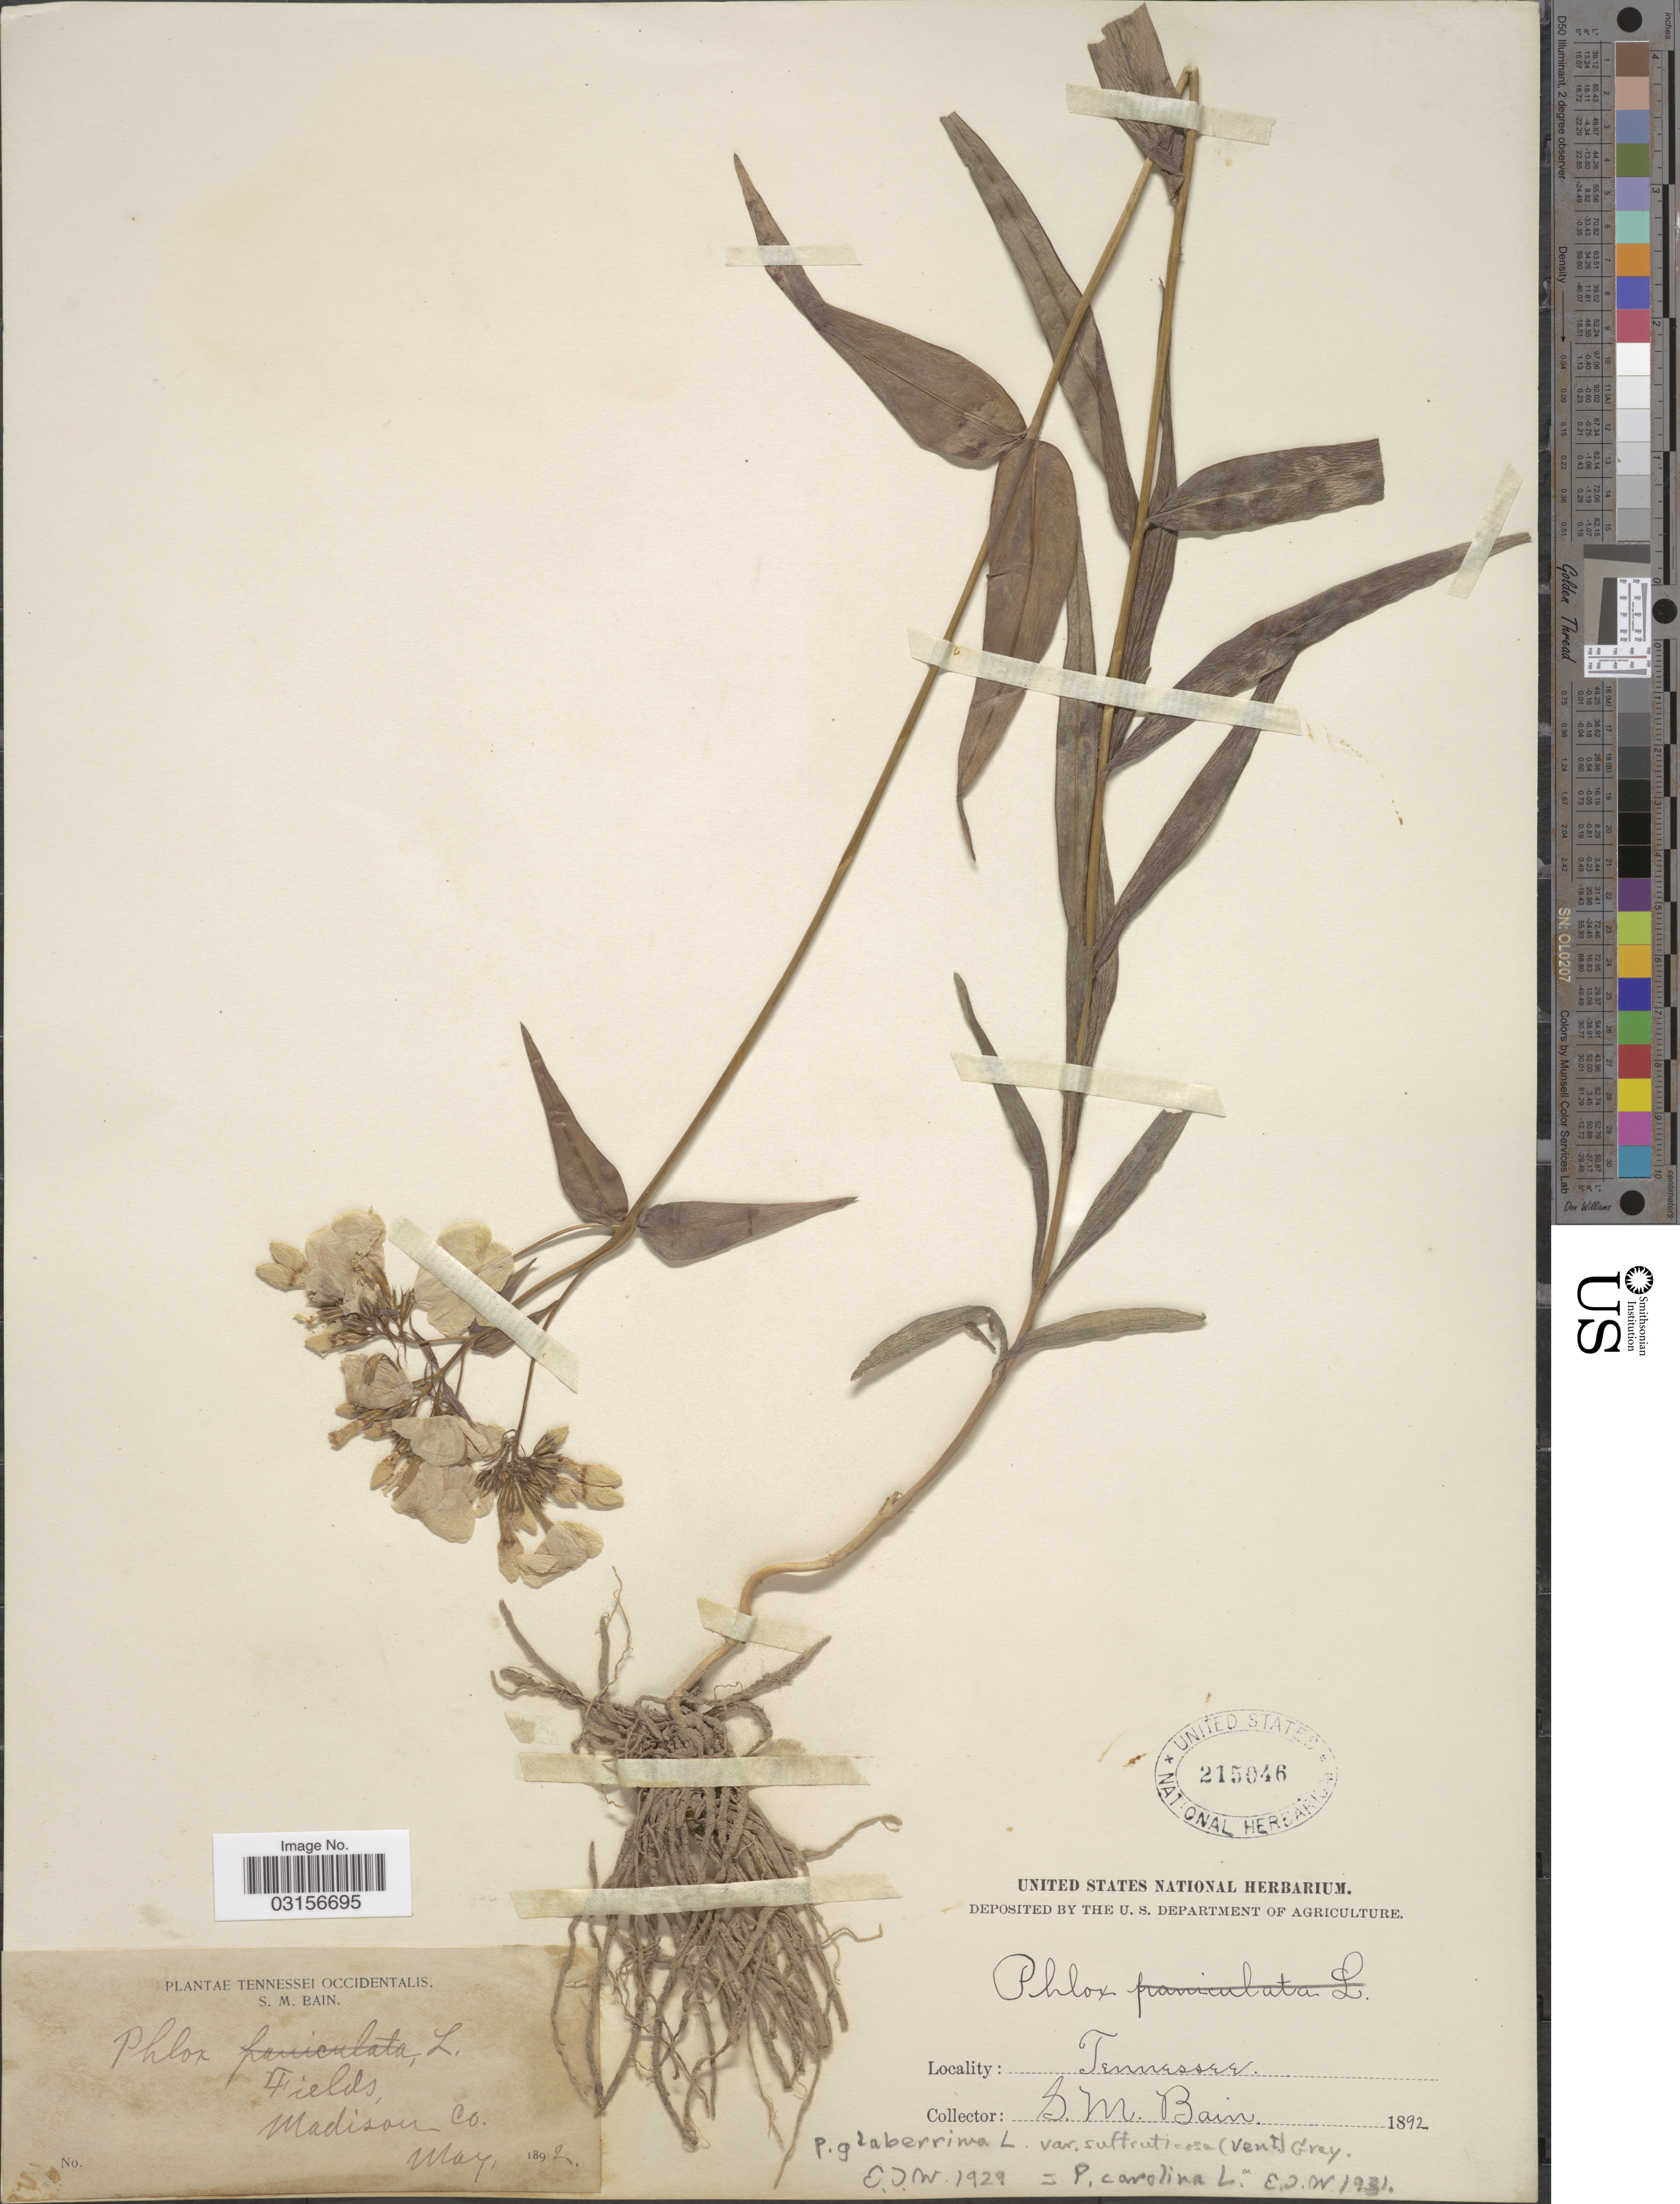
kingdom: Plantae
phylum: Tracheophyta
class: Magnoliopsida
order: Ericales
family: Polemoniaceae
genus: Phlox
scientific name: Phlox carolina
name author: L.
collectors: S. M. Bain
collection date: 1892-05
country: United States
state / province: Tennessee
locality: Fields, Madison Co., Tennessei Occidentalis.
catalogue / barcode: US 215046